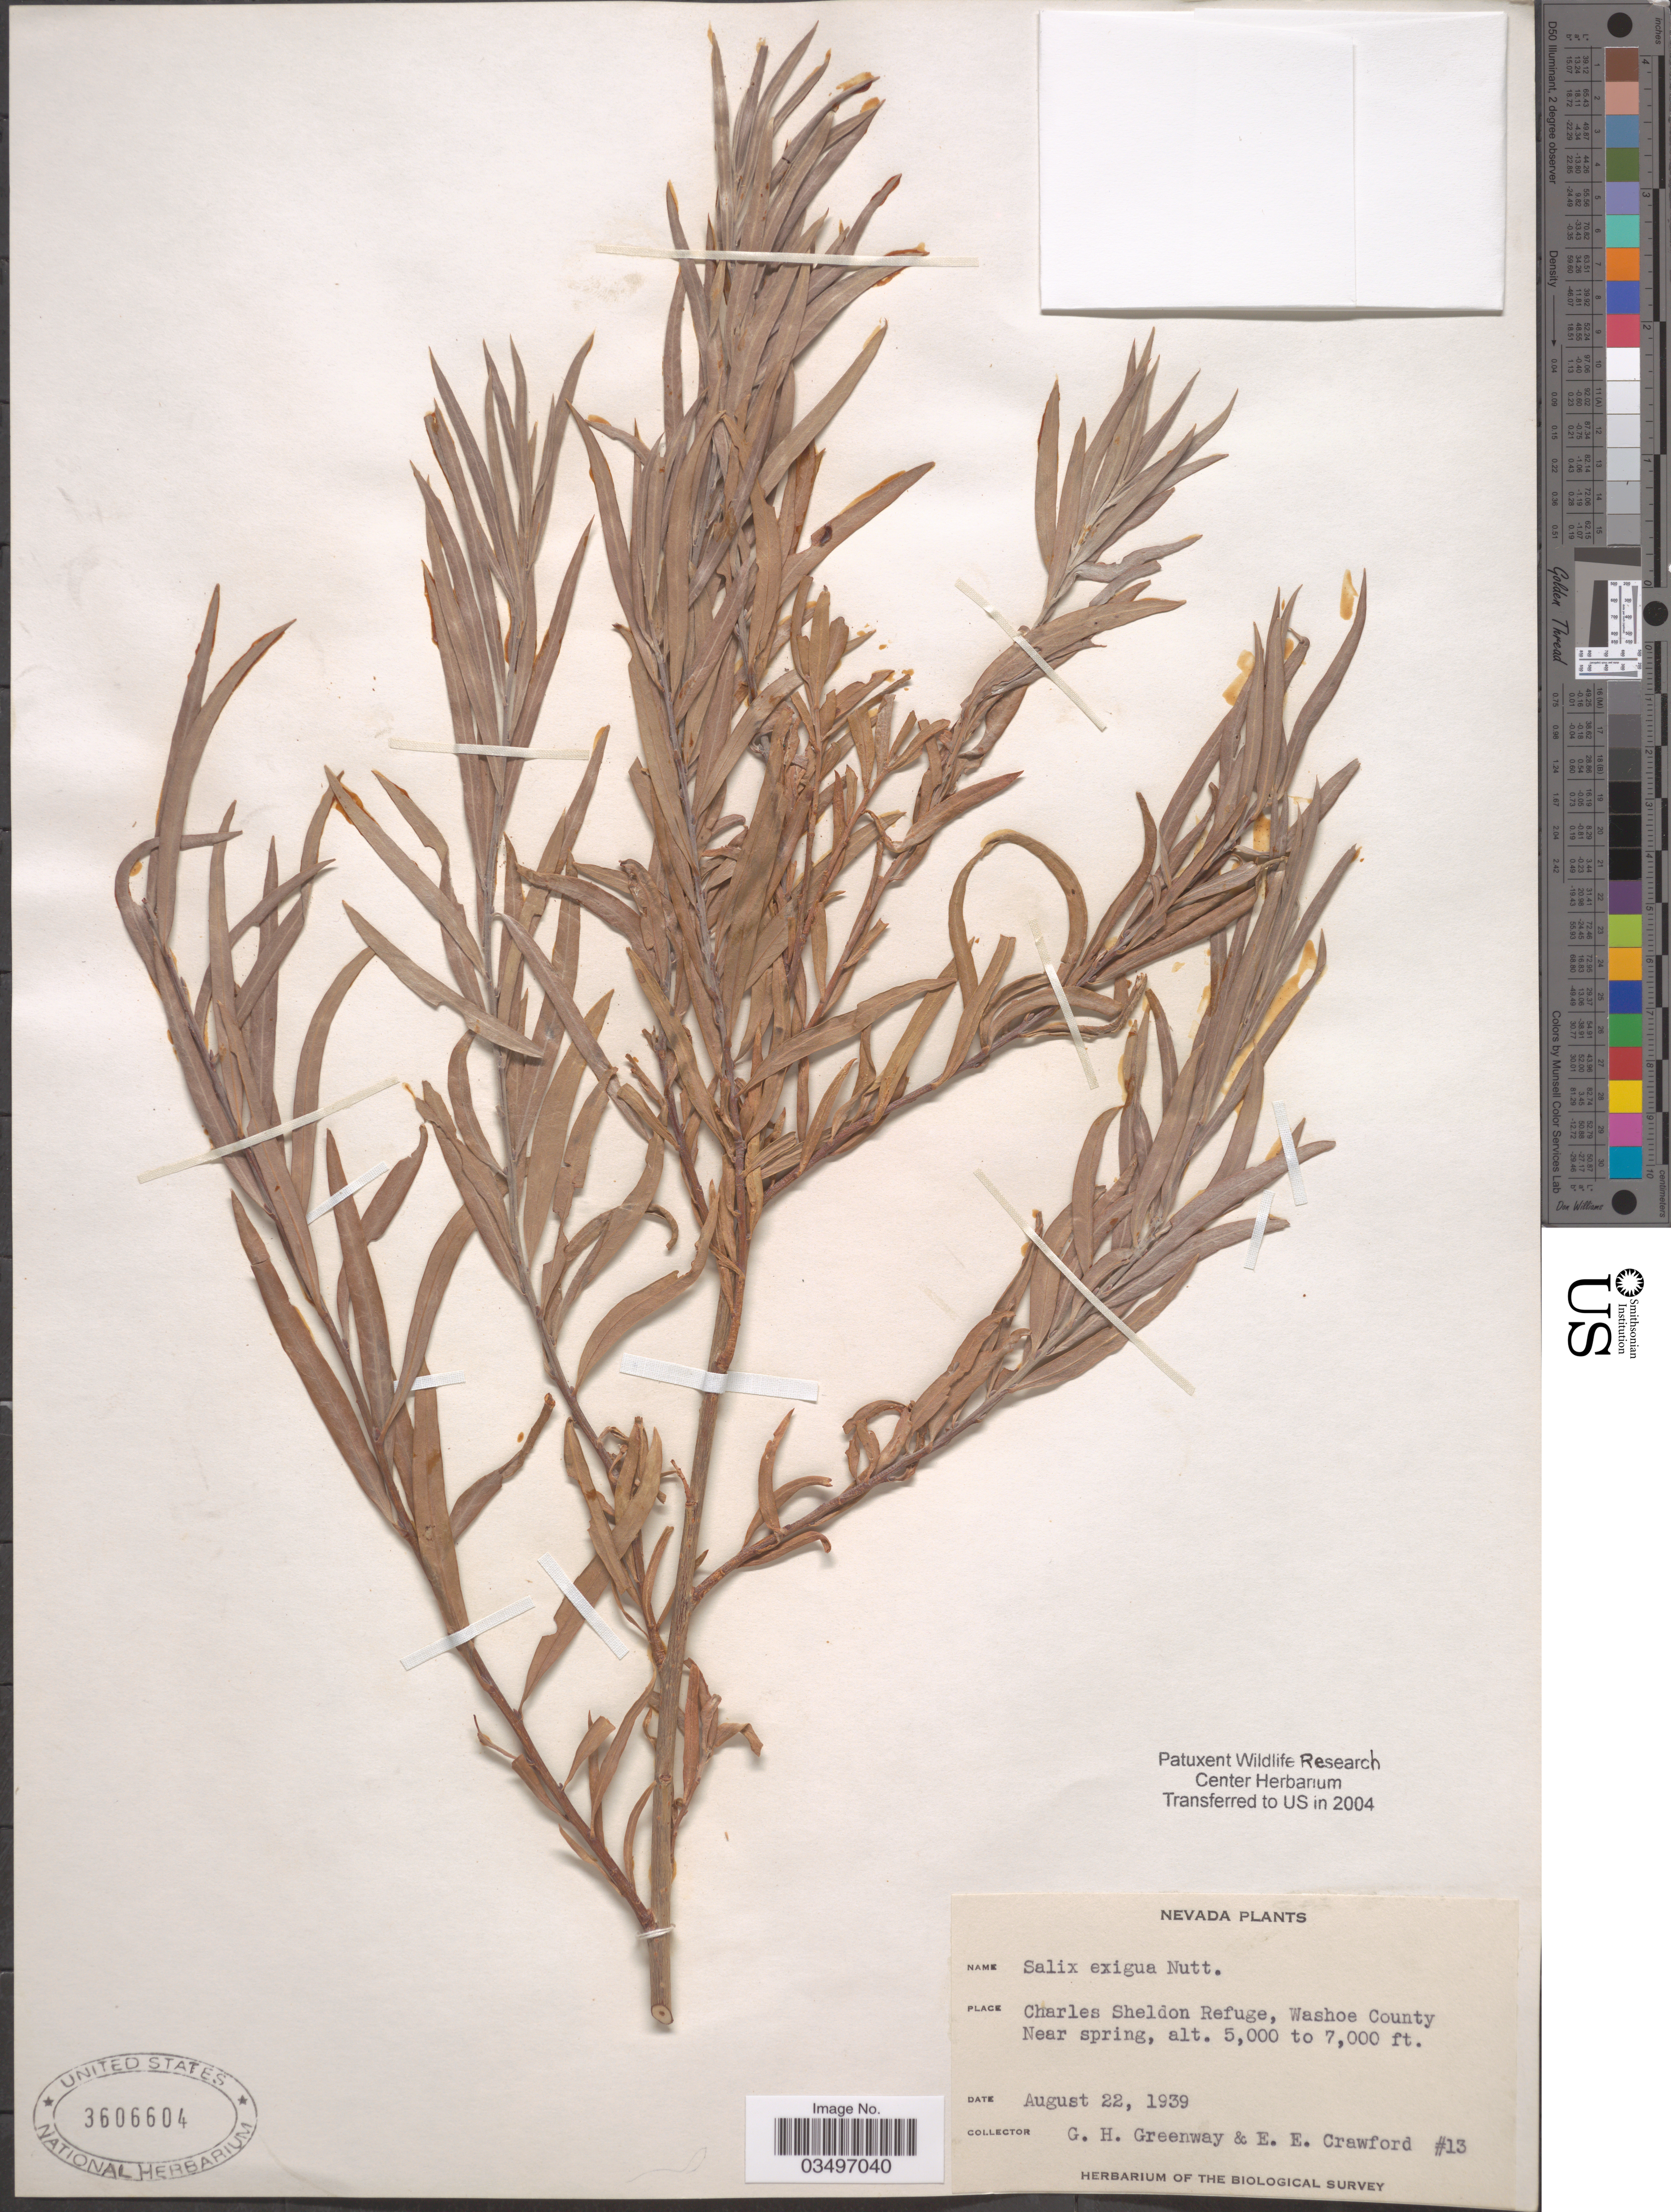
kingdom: Plantae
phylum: Tracheophyta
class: Magnoliopsida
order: Malpighiales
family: Salicaceae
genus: Salix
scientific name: Salix exigua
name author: Nutt.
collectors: G. Greenway & E. Crawford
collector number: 13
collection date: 1939-08-22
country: United States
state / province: Nevada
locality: Charles Sheldon Refuge, Washoe County near spring.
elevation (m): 1524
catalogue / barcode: US 3606604